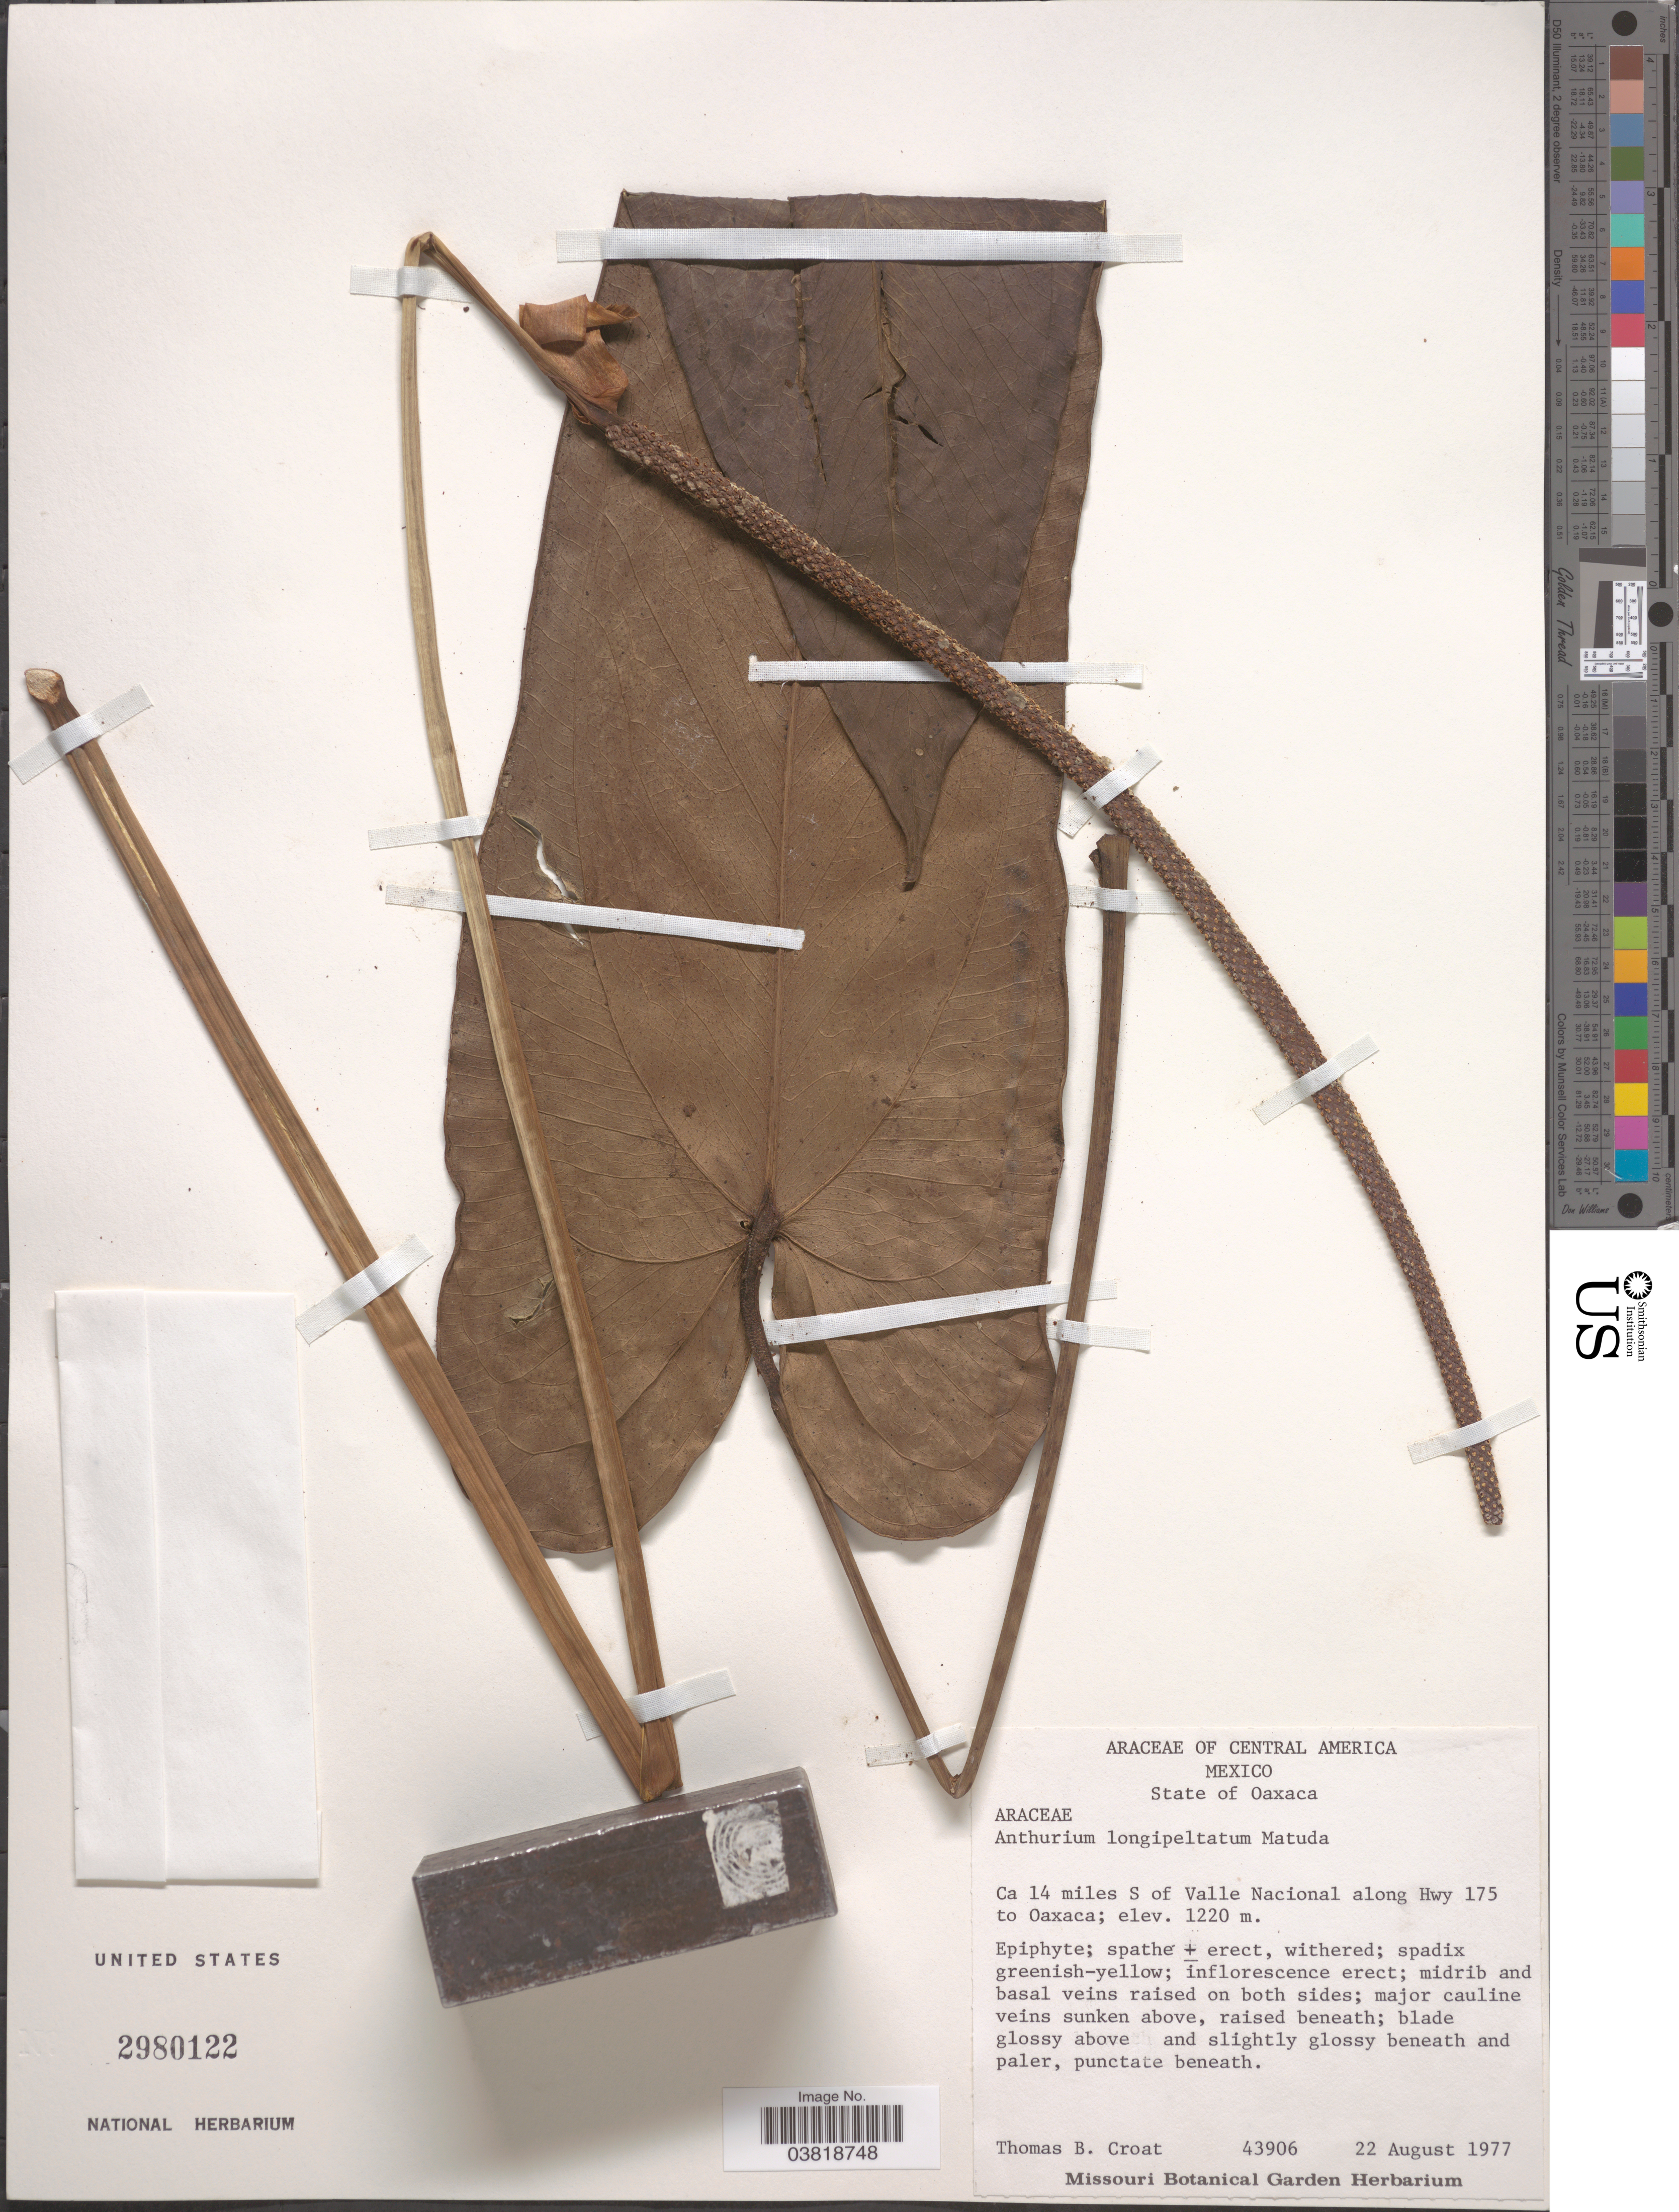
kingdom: Plantae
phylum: Tracheophyta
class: Liliopsida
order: Alismatales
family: Araceae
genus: Anthurium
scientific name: Anthurium longipeltatum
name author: Matuda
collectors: T. B. Croat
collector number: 43906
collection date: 1977-08-22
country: Mexico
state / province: Oaxaca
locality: Central America. Ca 14 miles S of Valle Nacional along Hwy 175 to Oaxaca.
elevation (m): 1220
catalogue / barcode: US 2980122